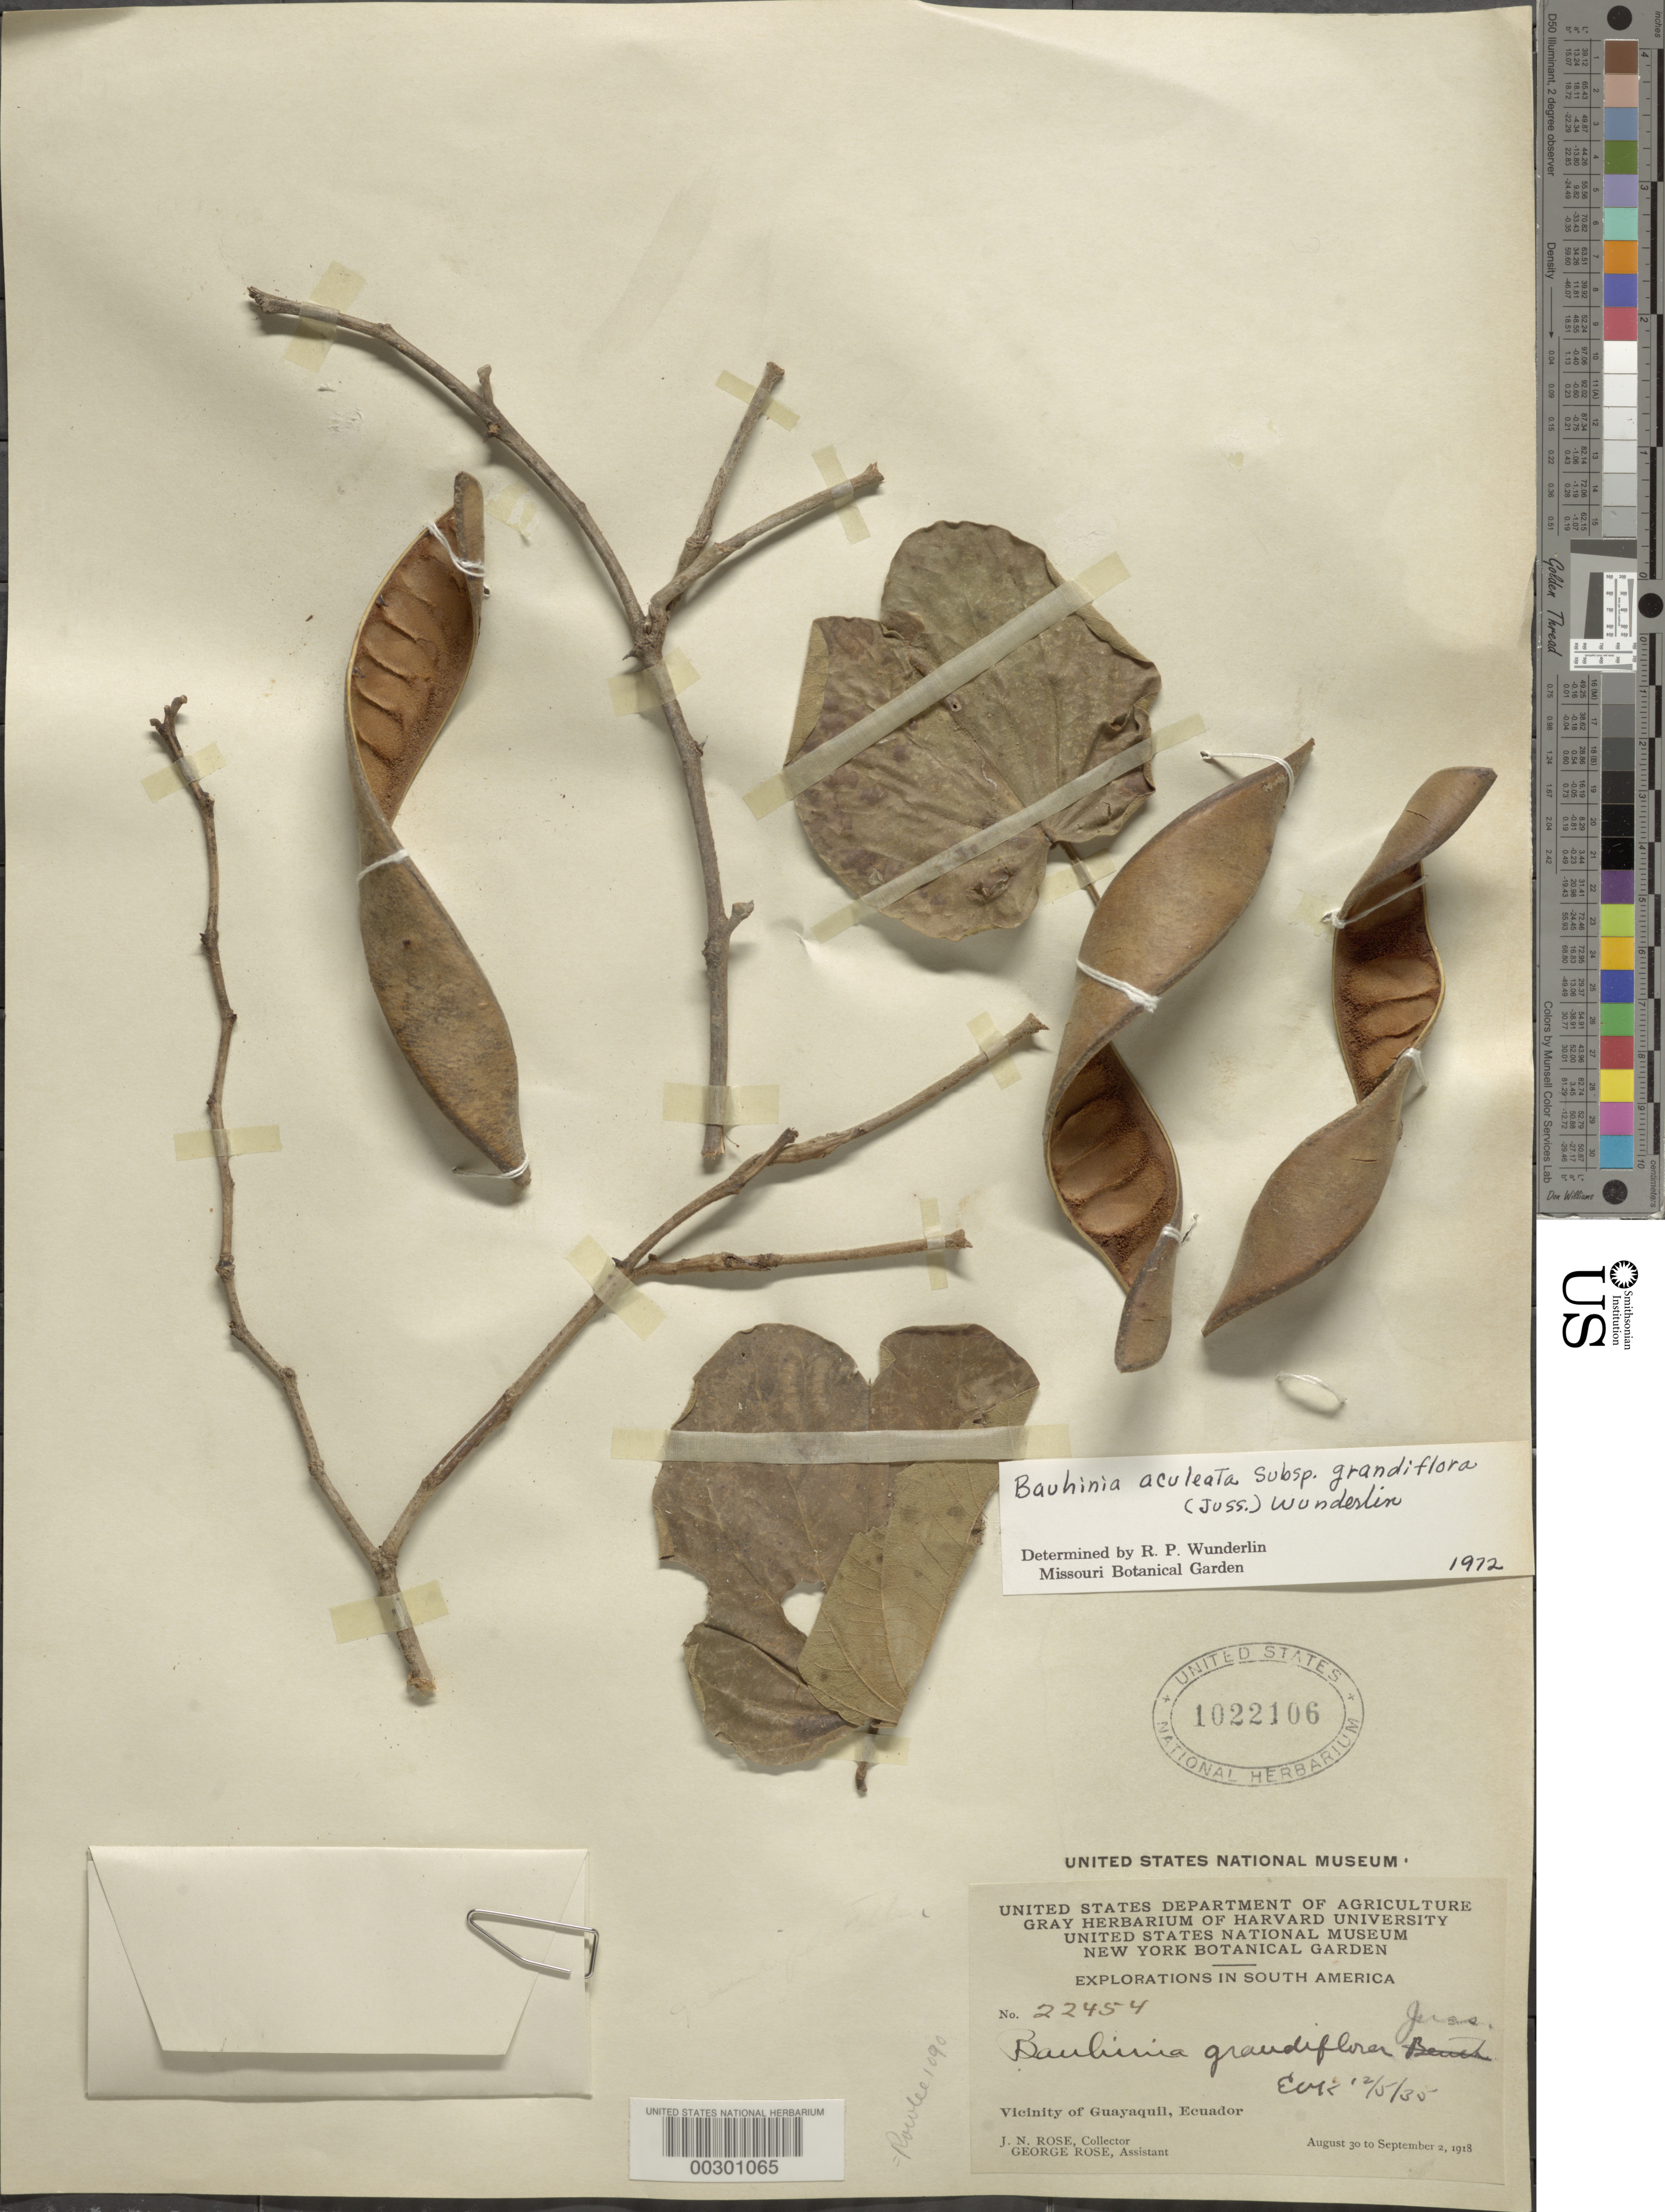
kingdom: Plantae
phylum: Tracheophyta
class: Magnoliopsida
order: Fabales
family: Fabaceae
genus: Bauhinia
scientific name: Bauhinia aculeata subsp. grandiflora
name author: (Juss.) Wunderlin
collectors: J. N. Rose & G. Rose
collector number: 22454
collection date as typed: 30 Aug 1918 to 02 Sep 1918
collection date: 1918-08-30/1918-09-02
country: Ecuador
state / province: Guayas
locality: Guayaquil and vicinity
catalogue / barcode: US 1022106